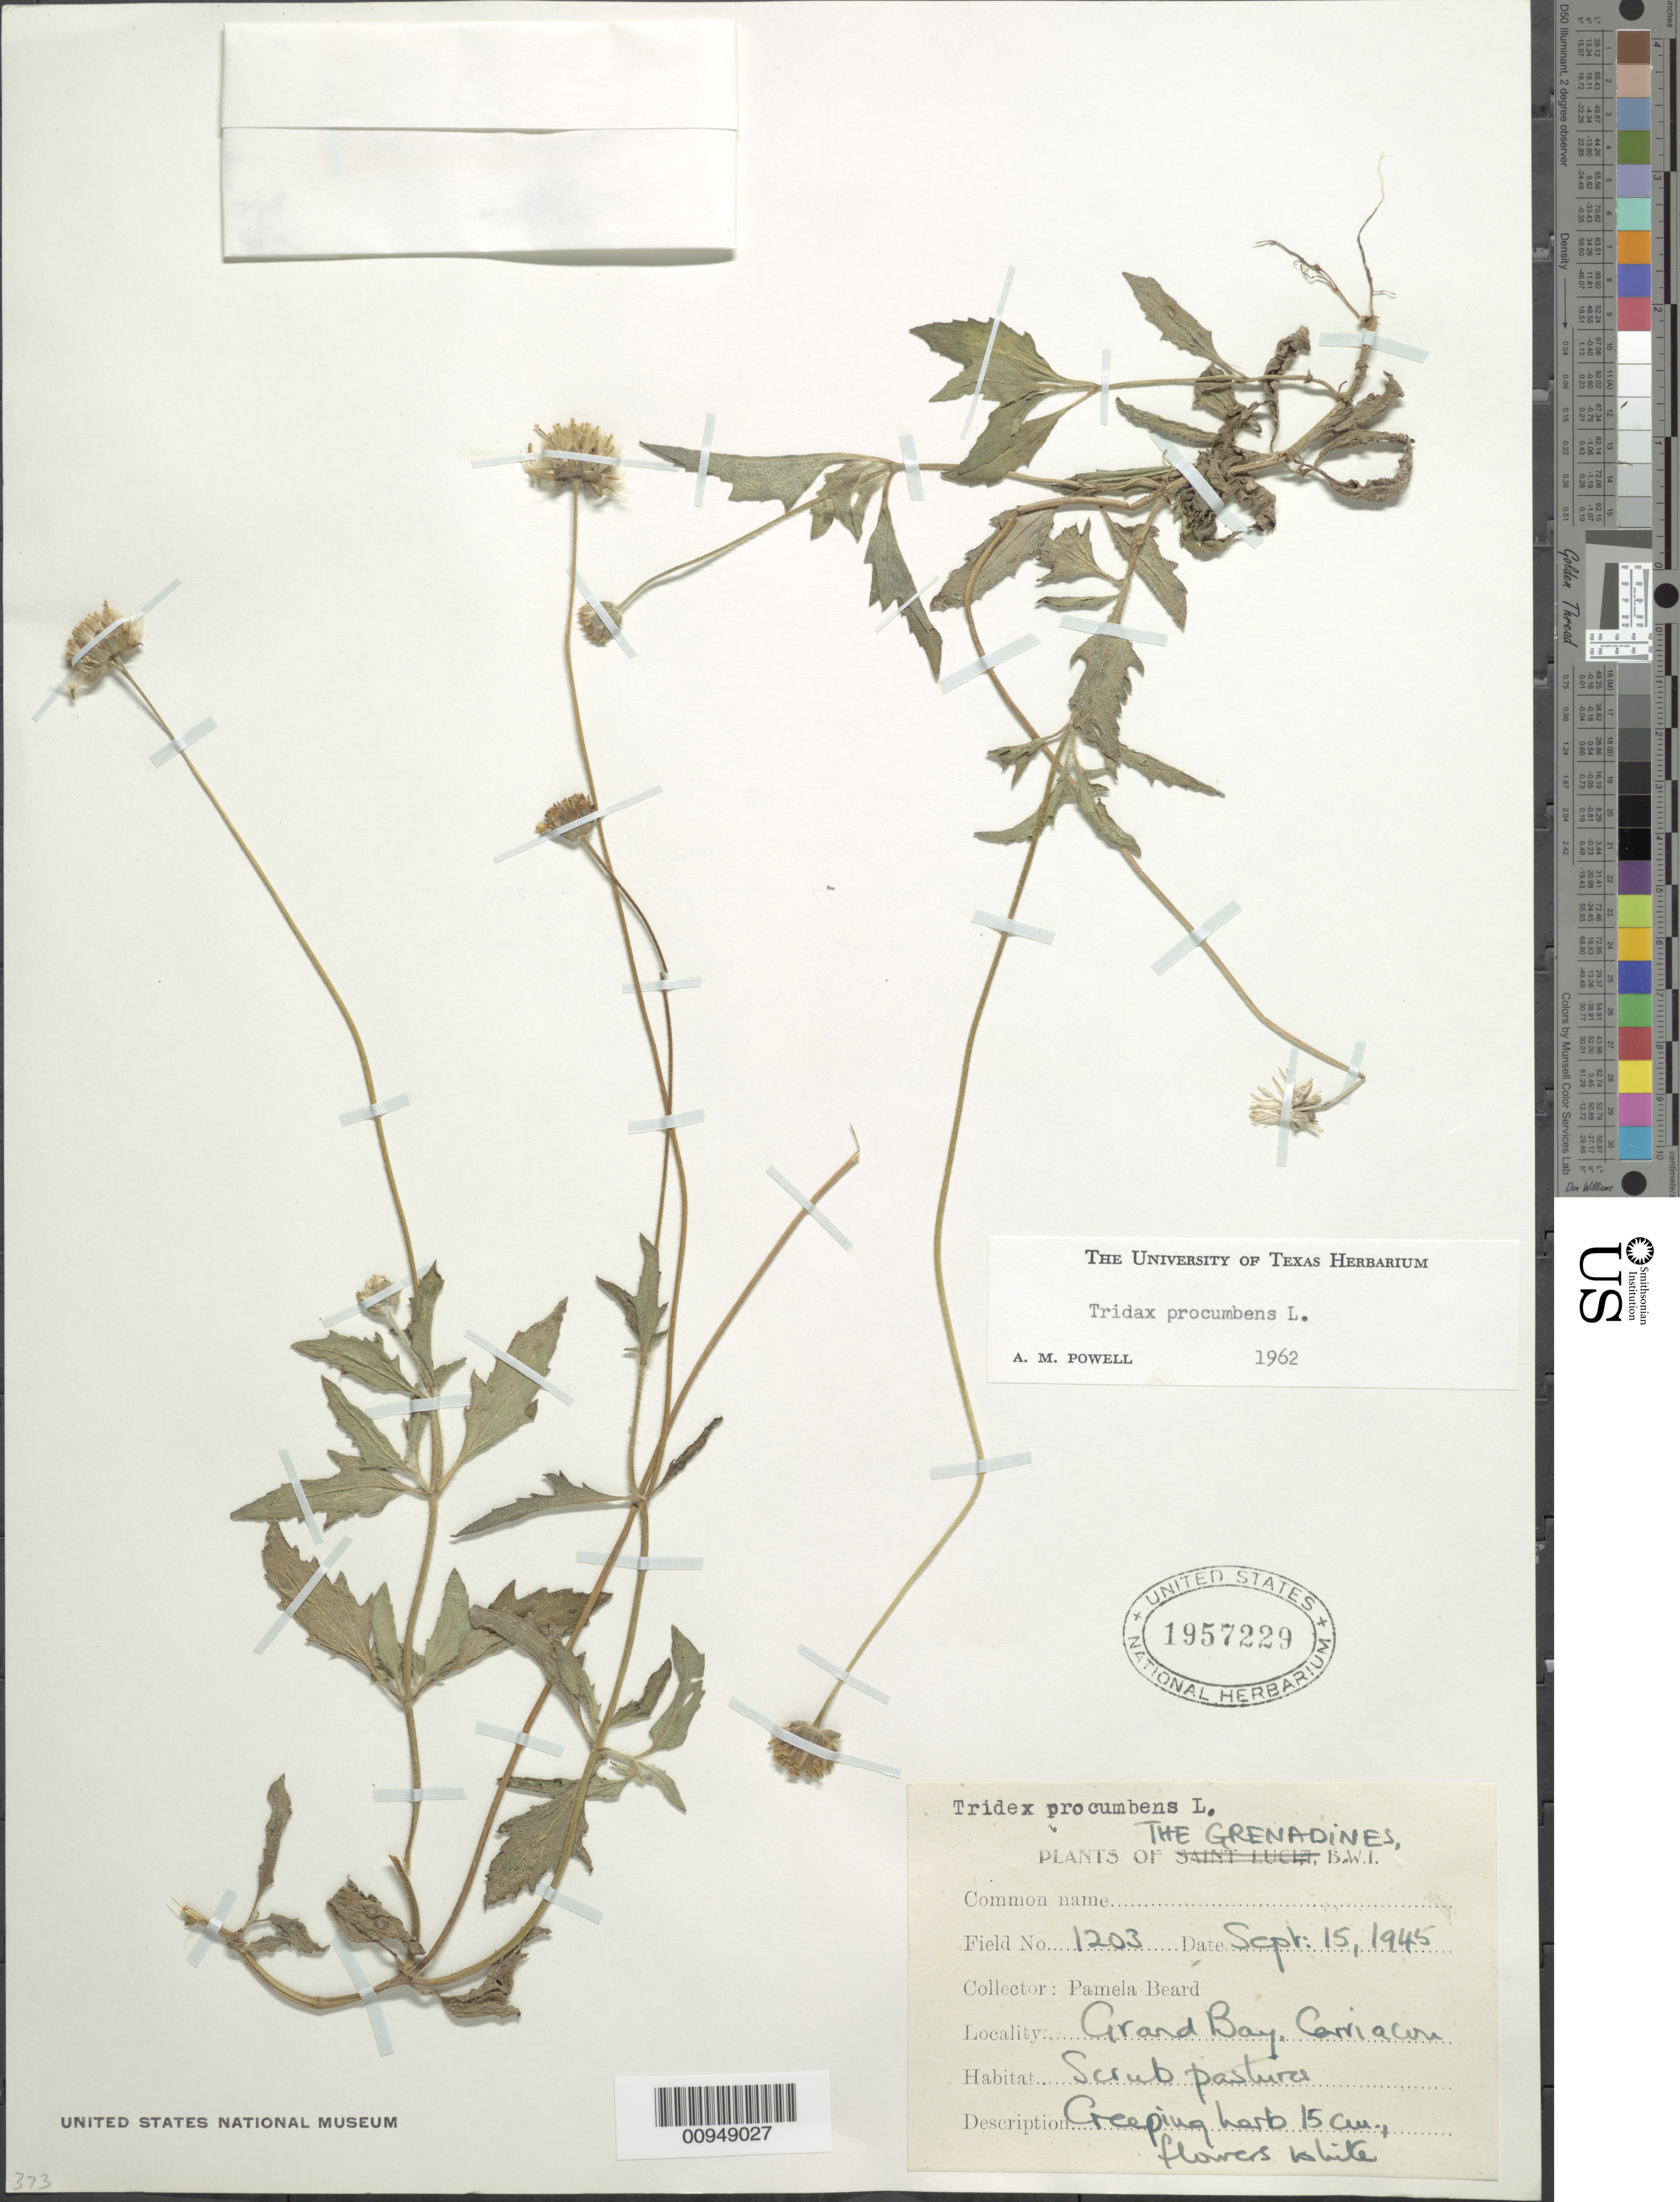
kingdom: Plantae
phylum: Tracheophyta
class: Magnoliopsida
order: Asterales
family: Asteraceae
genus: Tridax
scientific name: Tridax procumbens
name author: L.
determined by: Powell, A. M.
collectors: P. Beard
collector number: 1203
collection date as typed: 15 Sep 1945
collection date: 1945-09-15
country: St. Vincent - Grenadines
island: Grenadines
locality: Grand Bay, Carriacou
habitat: Scrub pastures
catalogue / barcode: US 1957229